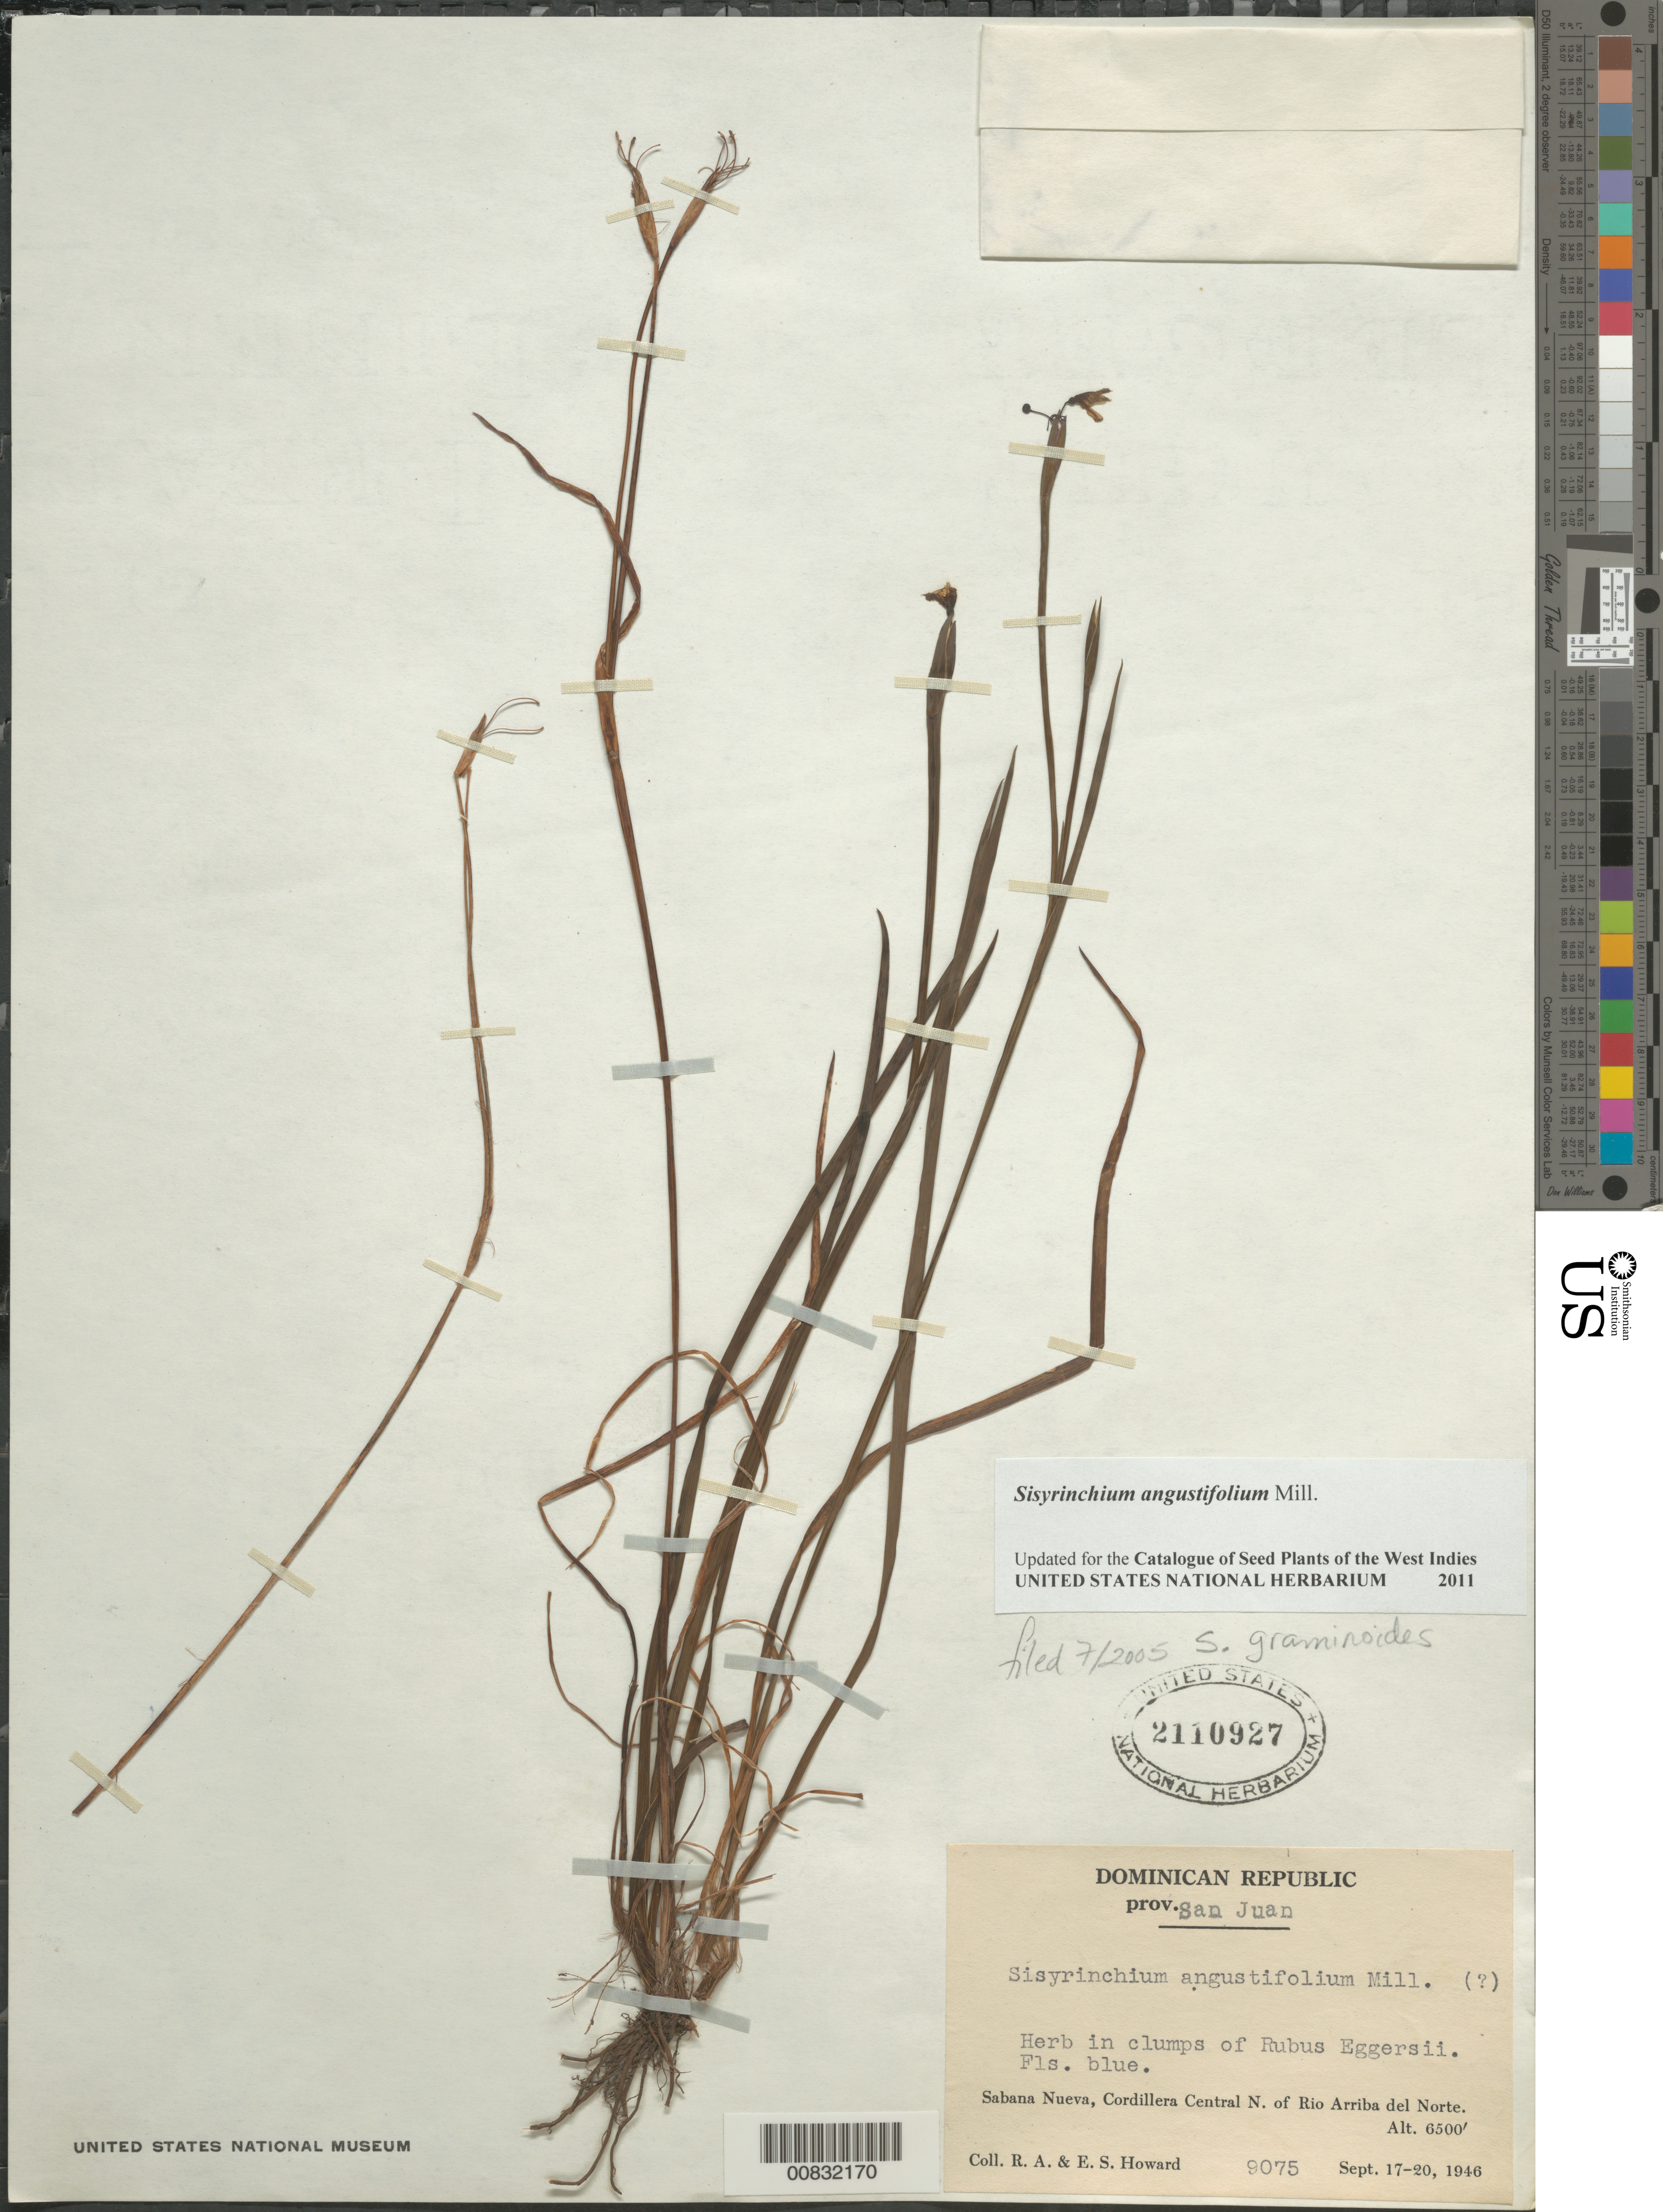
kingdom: Plantae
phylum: Tracheophyta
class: Liliopsida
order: Asparagales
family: Iridaceae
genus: Sisyrinchium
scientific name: Sisyrinchium angustifolium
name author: Mill.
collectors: R. A. Howard & E. S. Howard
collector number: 9075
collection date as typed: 17 Sep 1946 to 20 Sep 1946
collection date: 1946-09-17/1946-09-20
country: Dominican Republic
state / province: San Juan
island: Hispaniola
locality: Sabana Nueva, Cordillera Central N. of Río Arriba del Norte.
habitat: In clumps of Rubus Eggersii.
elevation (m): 1981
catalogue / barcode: US 2110927